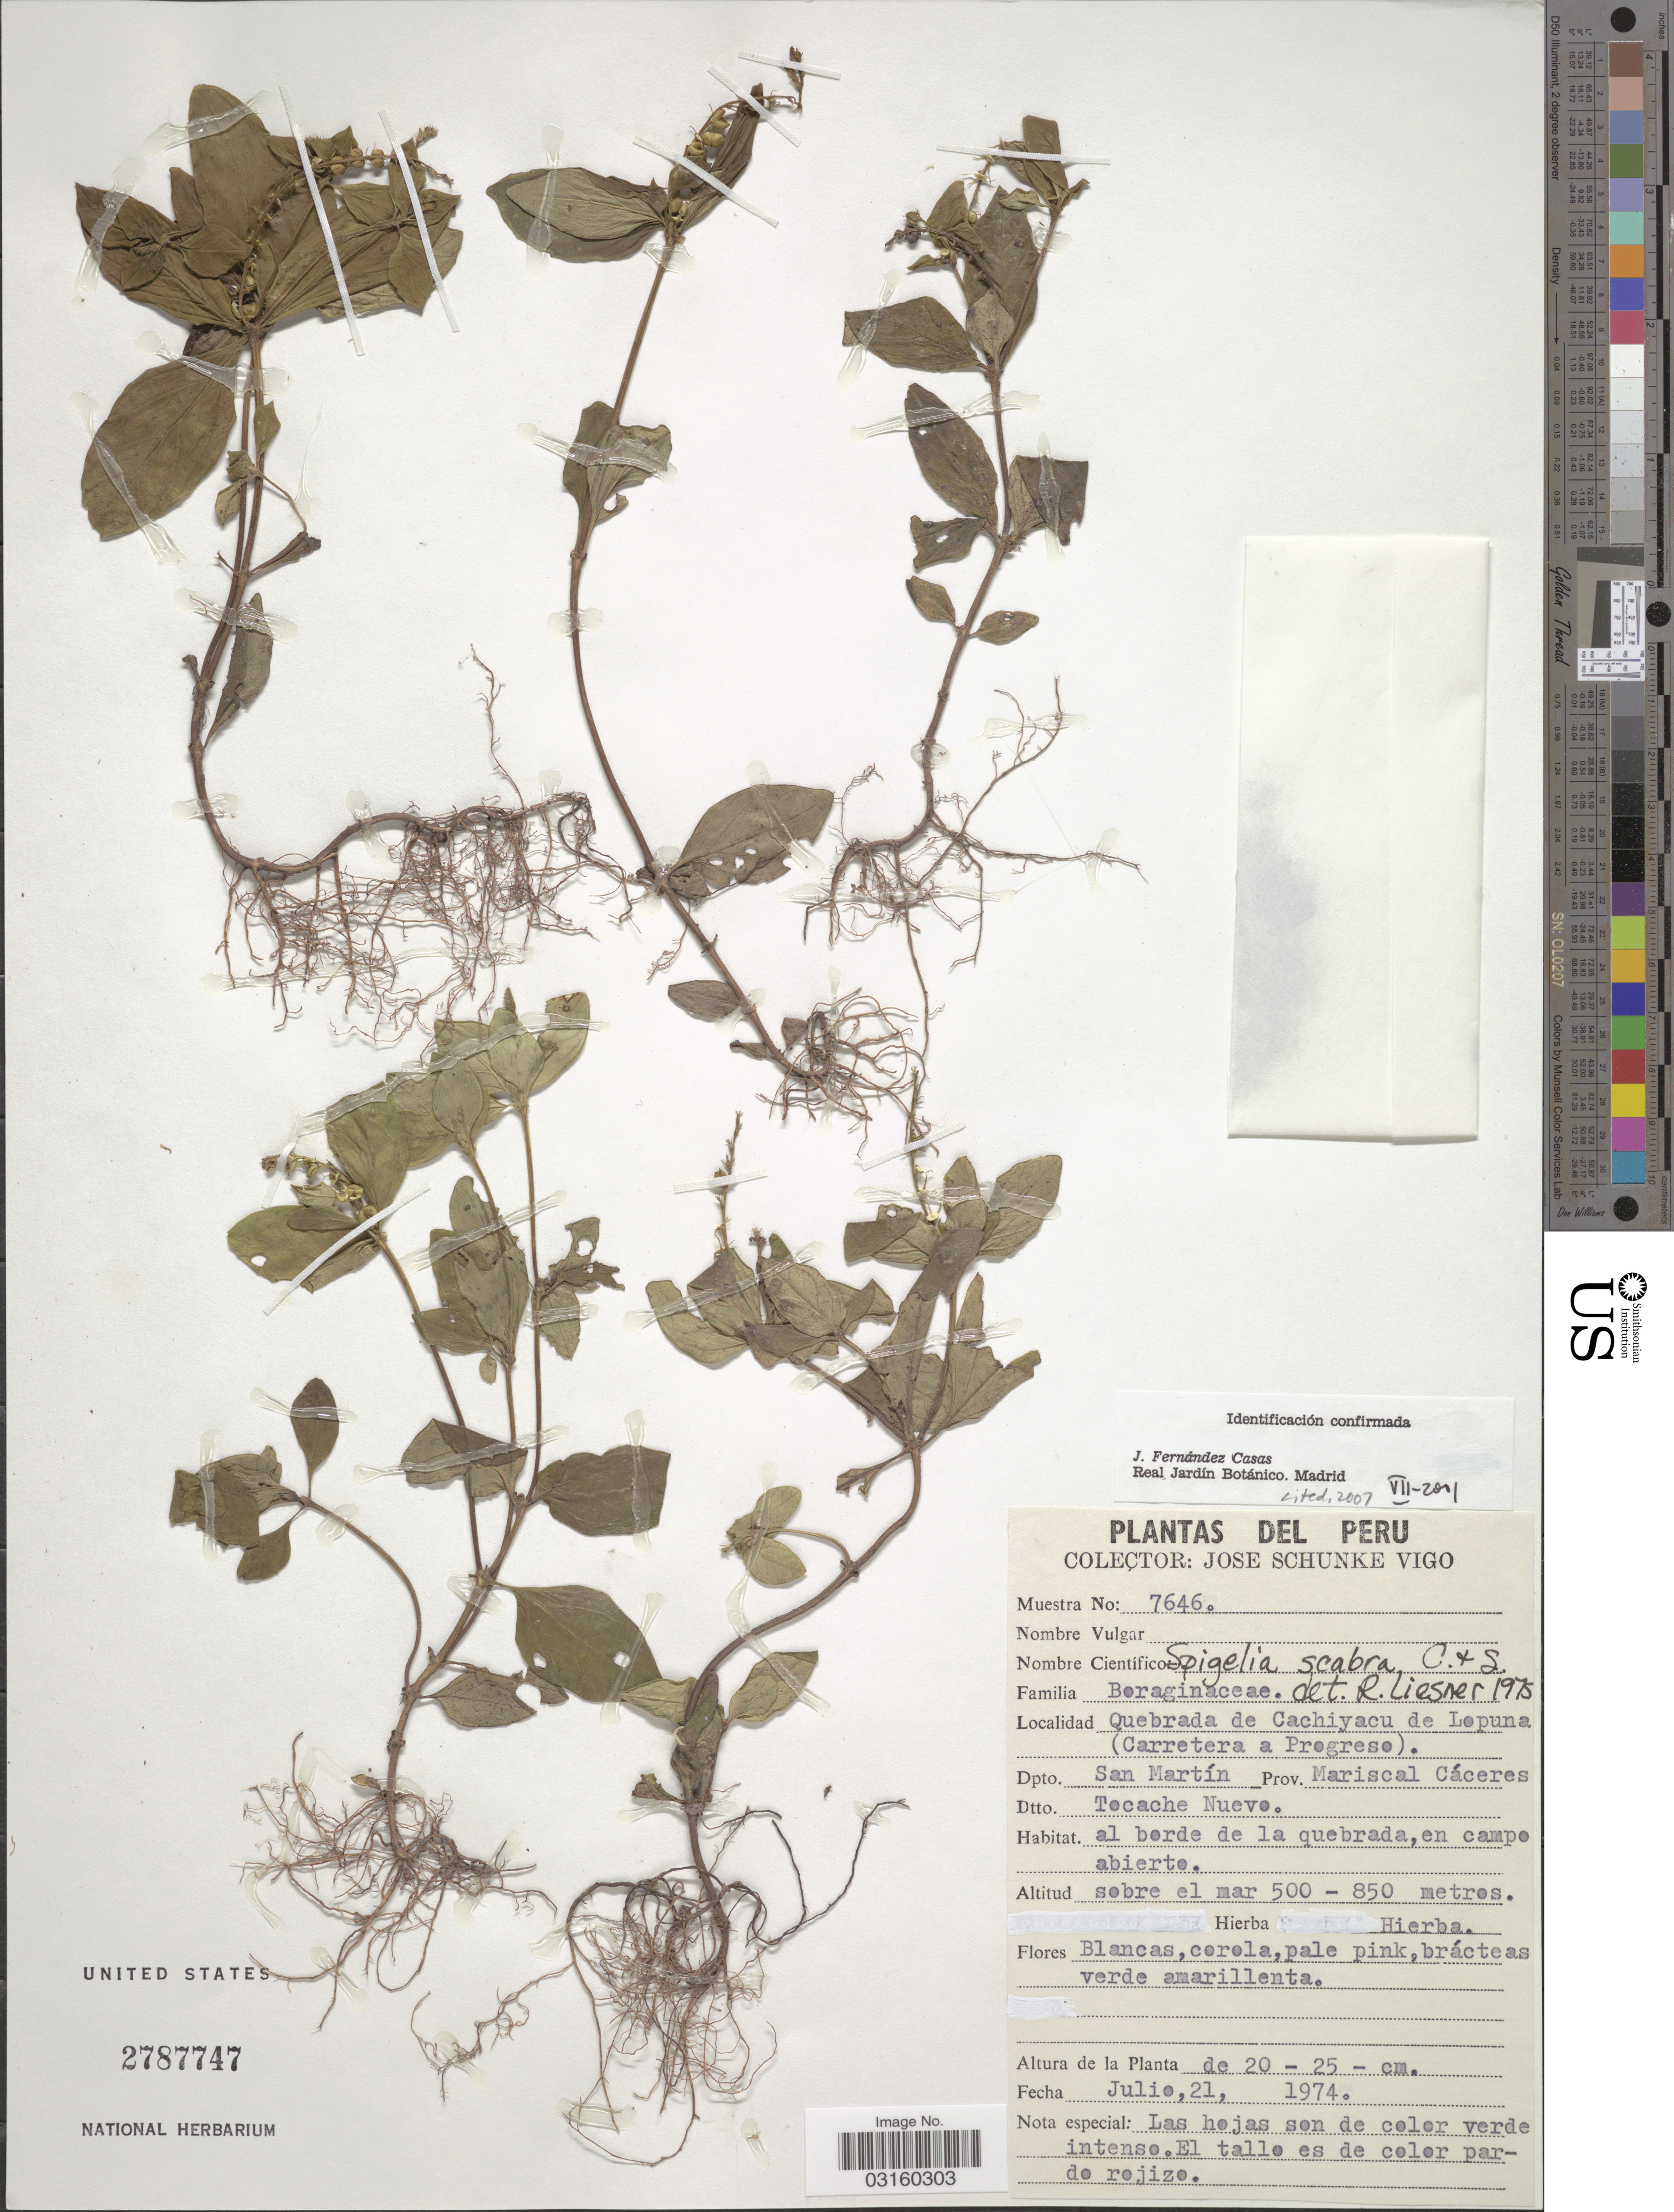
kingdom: Plantae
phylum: Tracheophyta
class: Magnoliopsida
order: Gentianales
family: Loganiaceae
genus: Spigelia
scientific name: Spigelia scabra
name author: Cham. & Schltdl.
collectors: J. Schunke Vigo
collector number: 7646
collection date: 1974-07-21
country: Peru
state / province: San Martín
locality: Quebrada de Cachiyacu de Lepuna (Carretera a Progreso), Dpto. San Martín, Prov. Mariscal Cáceres, Dtto. Tocache Nuevo.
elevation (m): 500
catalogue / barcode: US 2787747